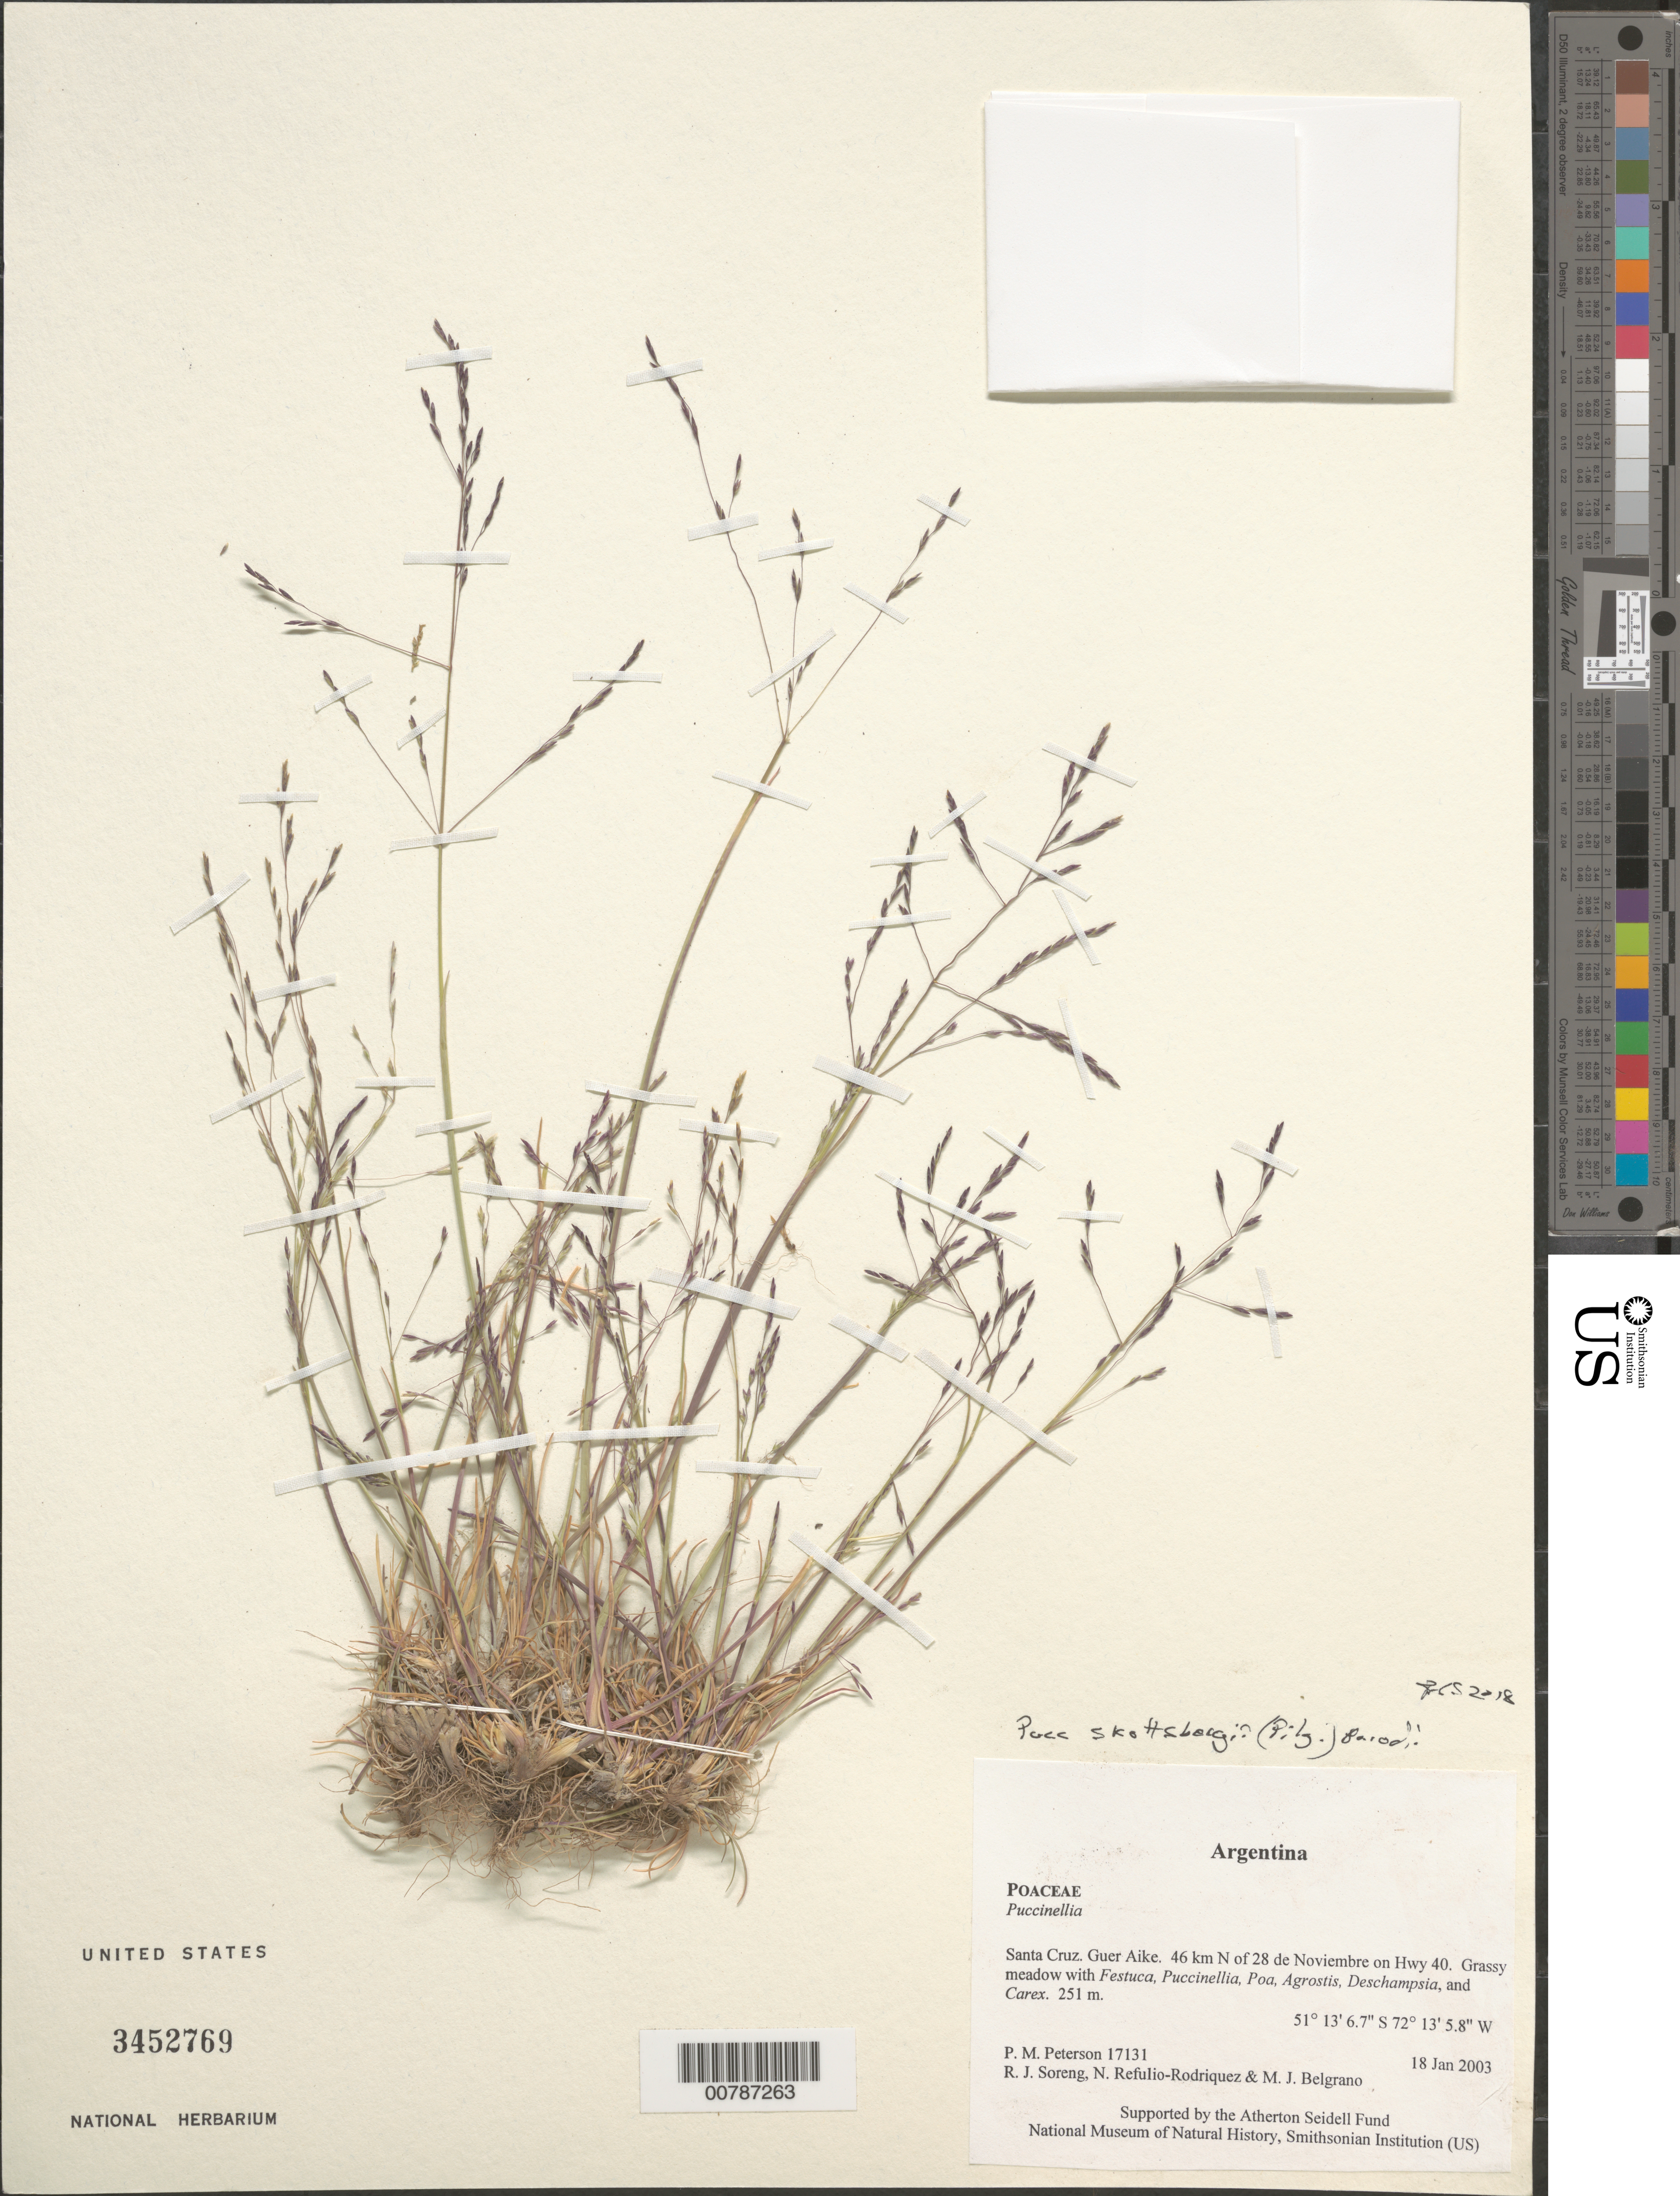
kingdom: Plantae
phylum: Tracheophyta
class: Liliopsida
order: Poales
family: Poaceae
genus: Puccinellia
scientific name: Puccinellia sp.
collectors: P. M. Peterson, R. J. Soreng, N. Refulio-Rodríguez & M. Belgrano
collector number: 17131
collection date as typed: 18 Jan 2003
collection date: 2003-01-18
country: Argentina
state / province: Santa Cruz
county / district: Guer Aike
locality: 46 km N of 28 de Noviembre on Hwy 40. Grassy meadow with Festuca, Puccinellia, Poa, Agrostis, Deschampsia, and Carex.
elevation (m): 251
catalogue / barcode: US 3452769